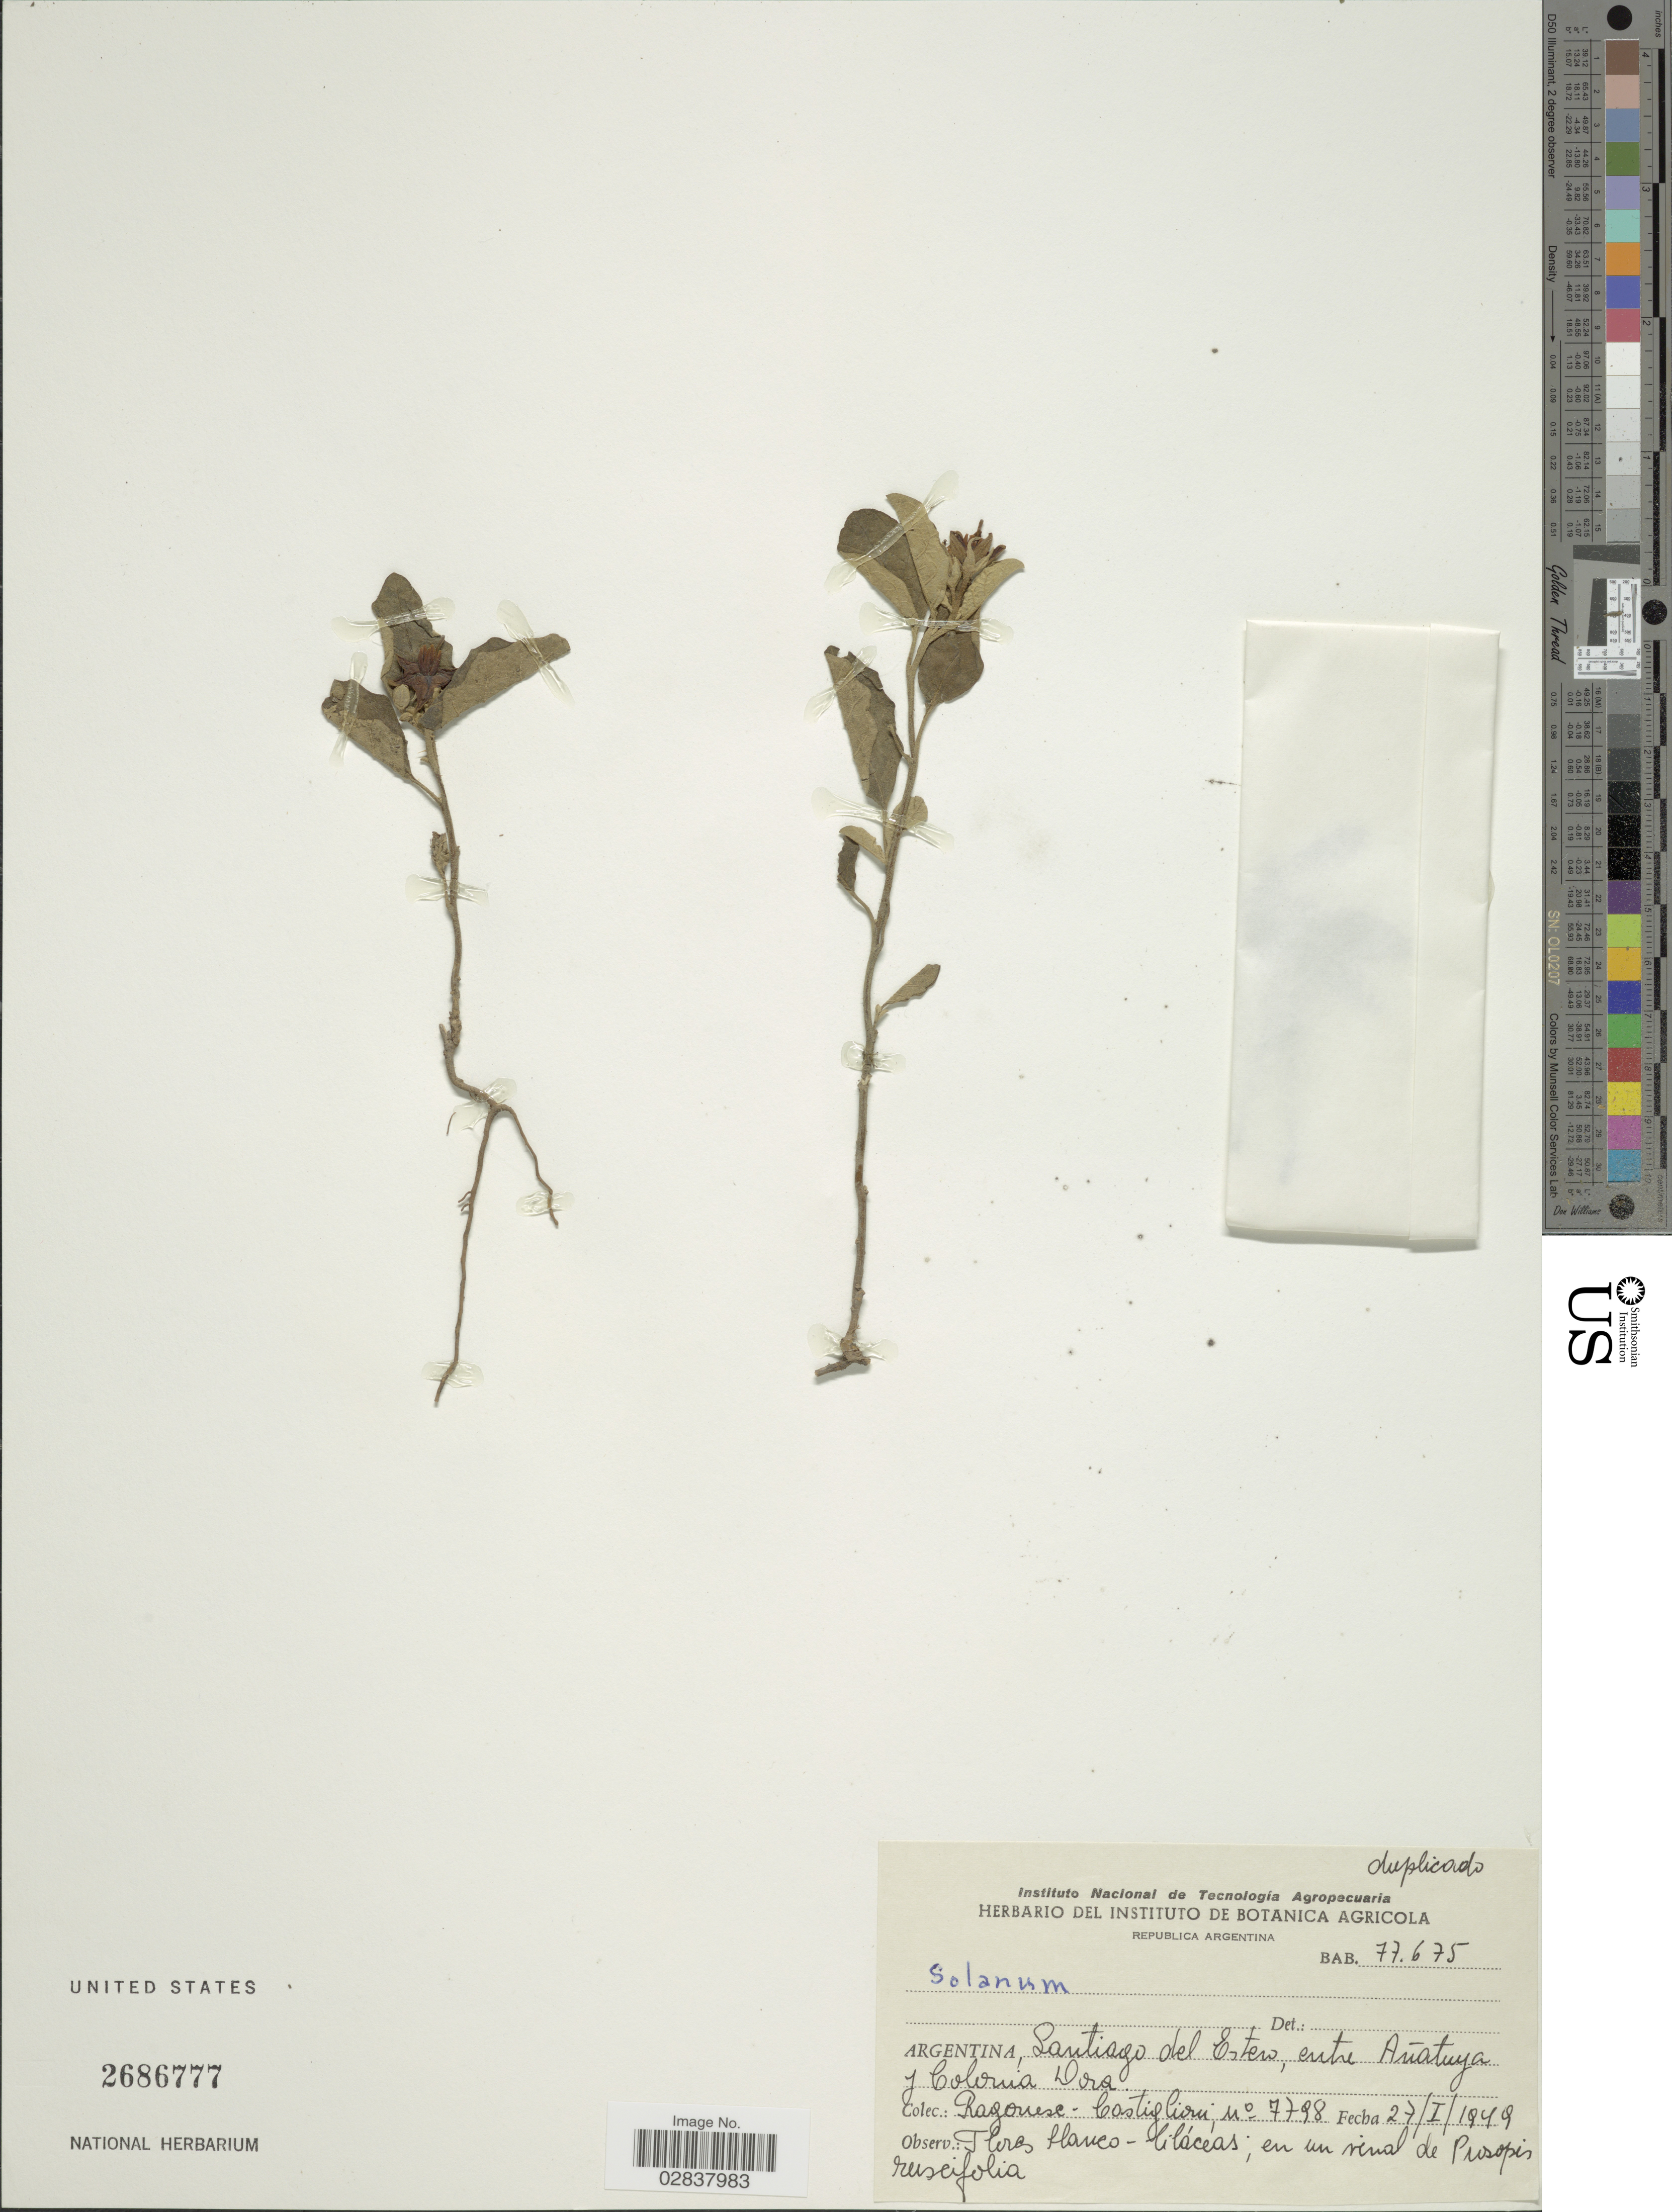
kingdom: Plantae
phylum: Tracheophyta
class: Magnoliopsida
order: Solanales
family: Solanaceae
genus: Solanum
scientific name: Solanum aridum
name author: Morong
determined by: Knapp, S. D.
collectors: Ragonese, -- & Castigl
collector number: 7798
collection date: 1949-01-27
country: Argentina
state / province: Santiago del Estero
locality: Entre Añatuya y Colonia Dora.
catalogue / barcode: US 2686777